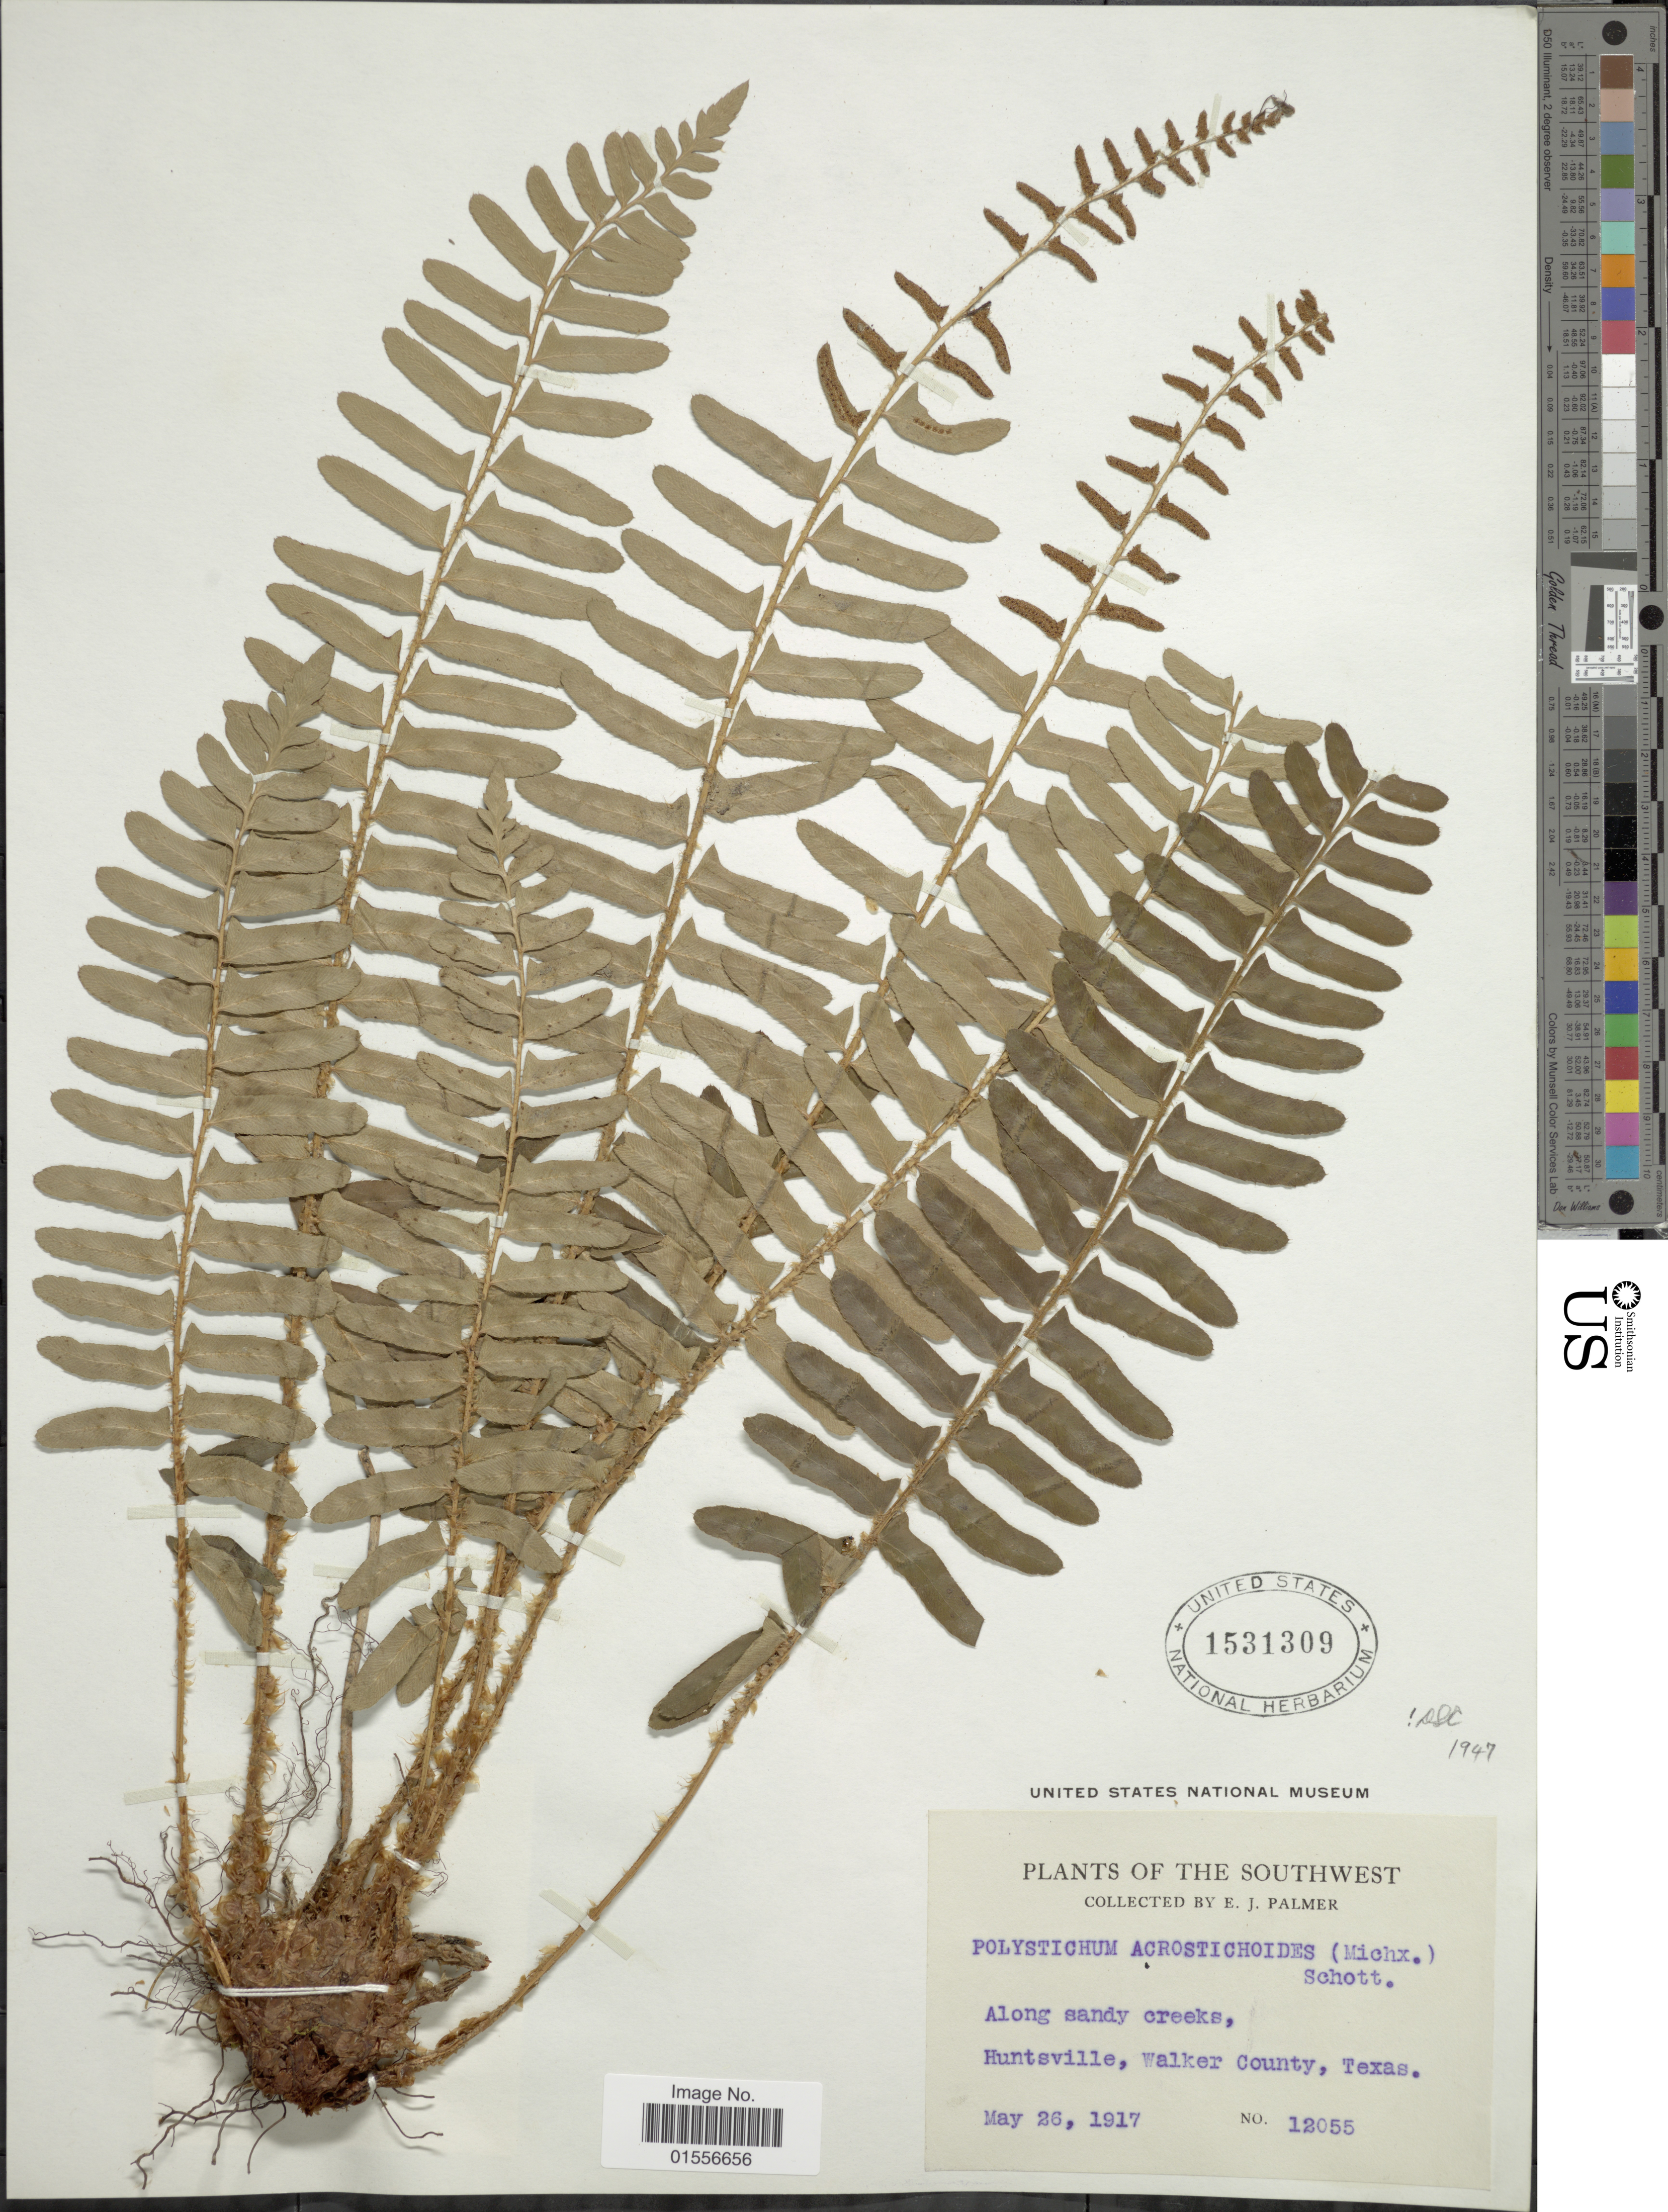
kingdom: Plantae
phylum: Tracheophyta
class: Polypodiopsida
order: Polypodiales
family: Dryopteridaceae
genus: Polystichum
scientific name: Polystichum acrostichoides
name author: (Michx.) Schott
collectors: E. J. Palmer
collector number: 12055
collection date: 1917-05-26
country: United States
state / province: Texas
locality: Southwest, along sandy creeks, Huntsville, Walker County.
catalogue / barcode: US 1531309